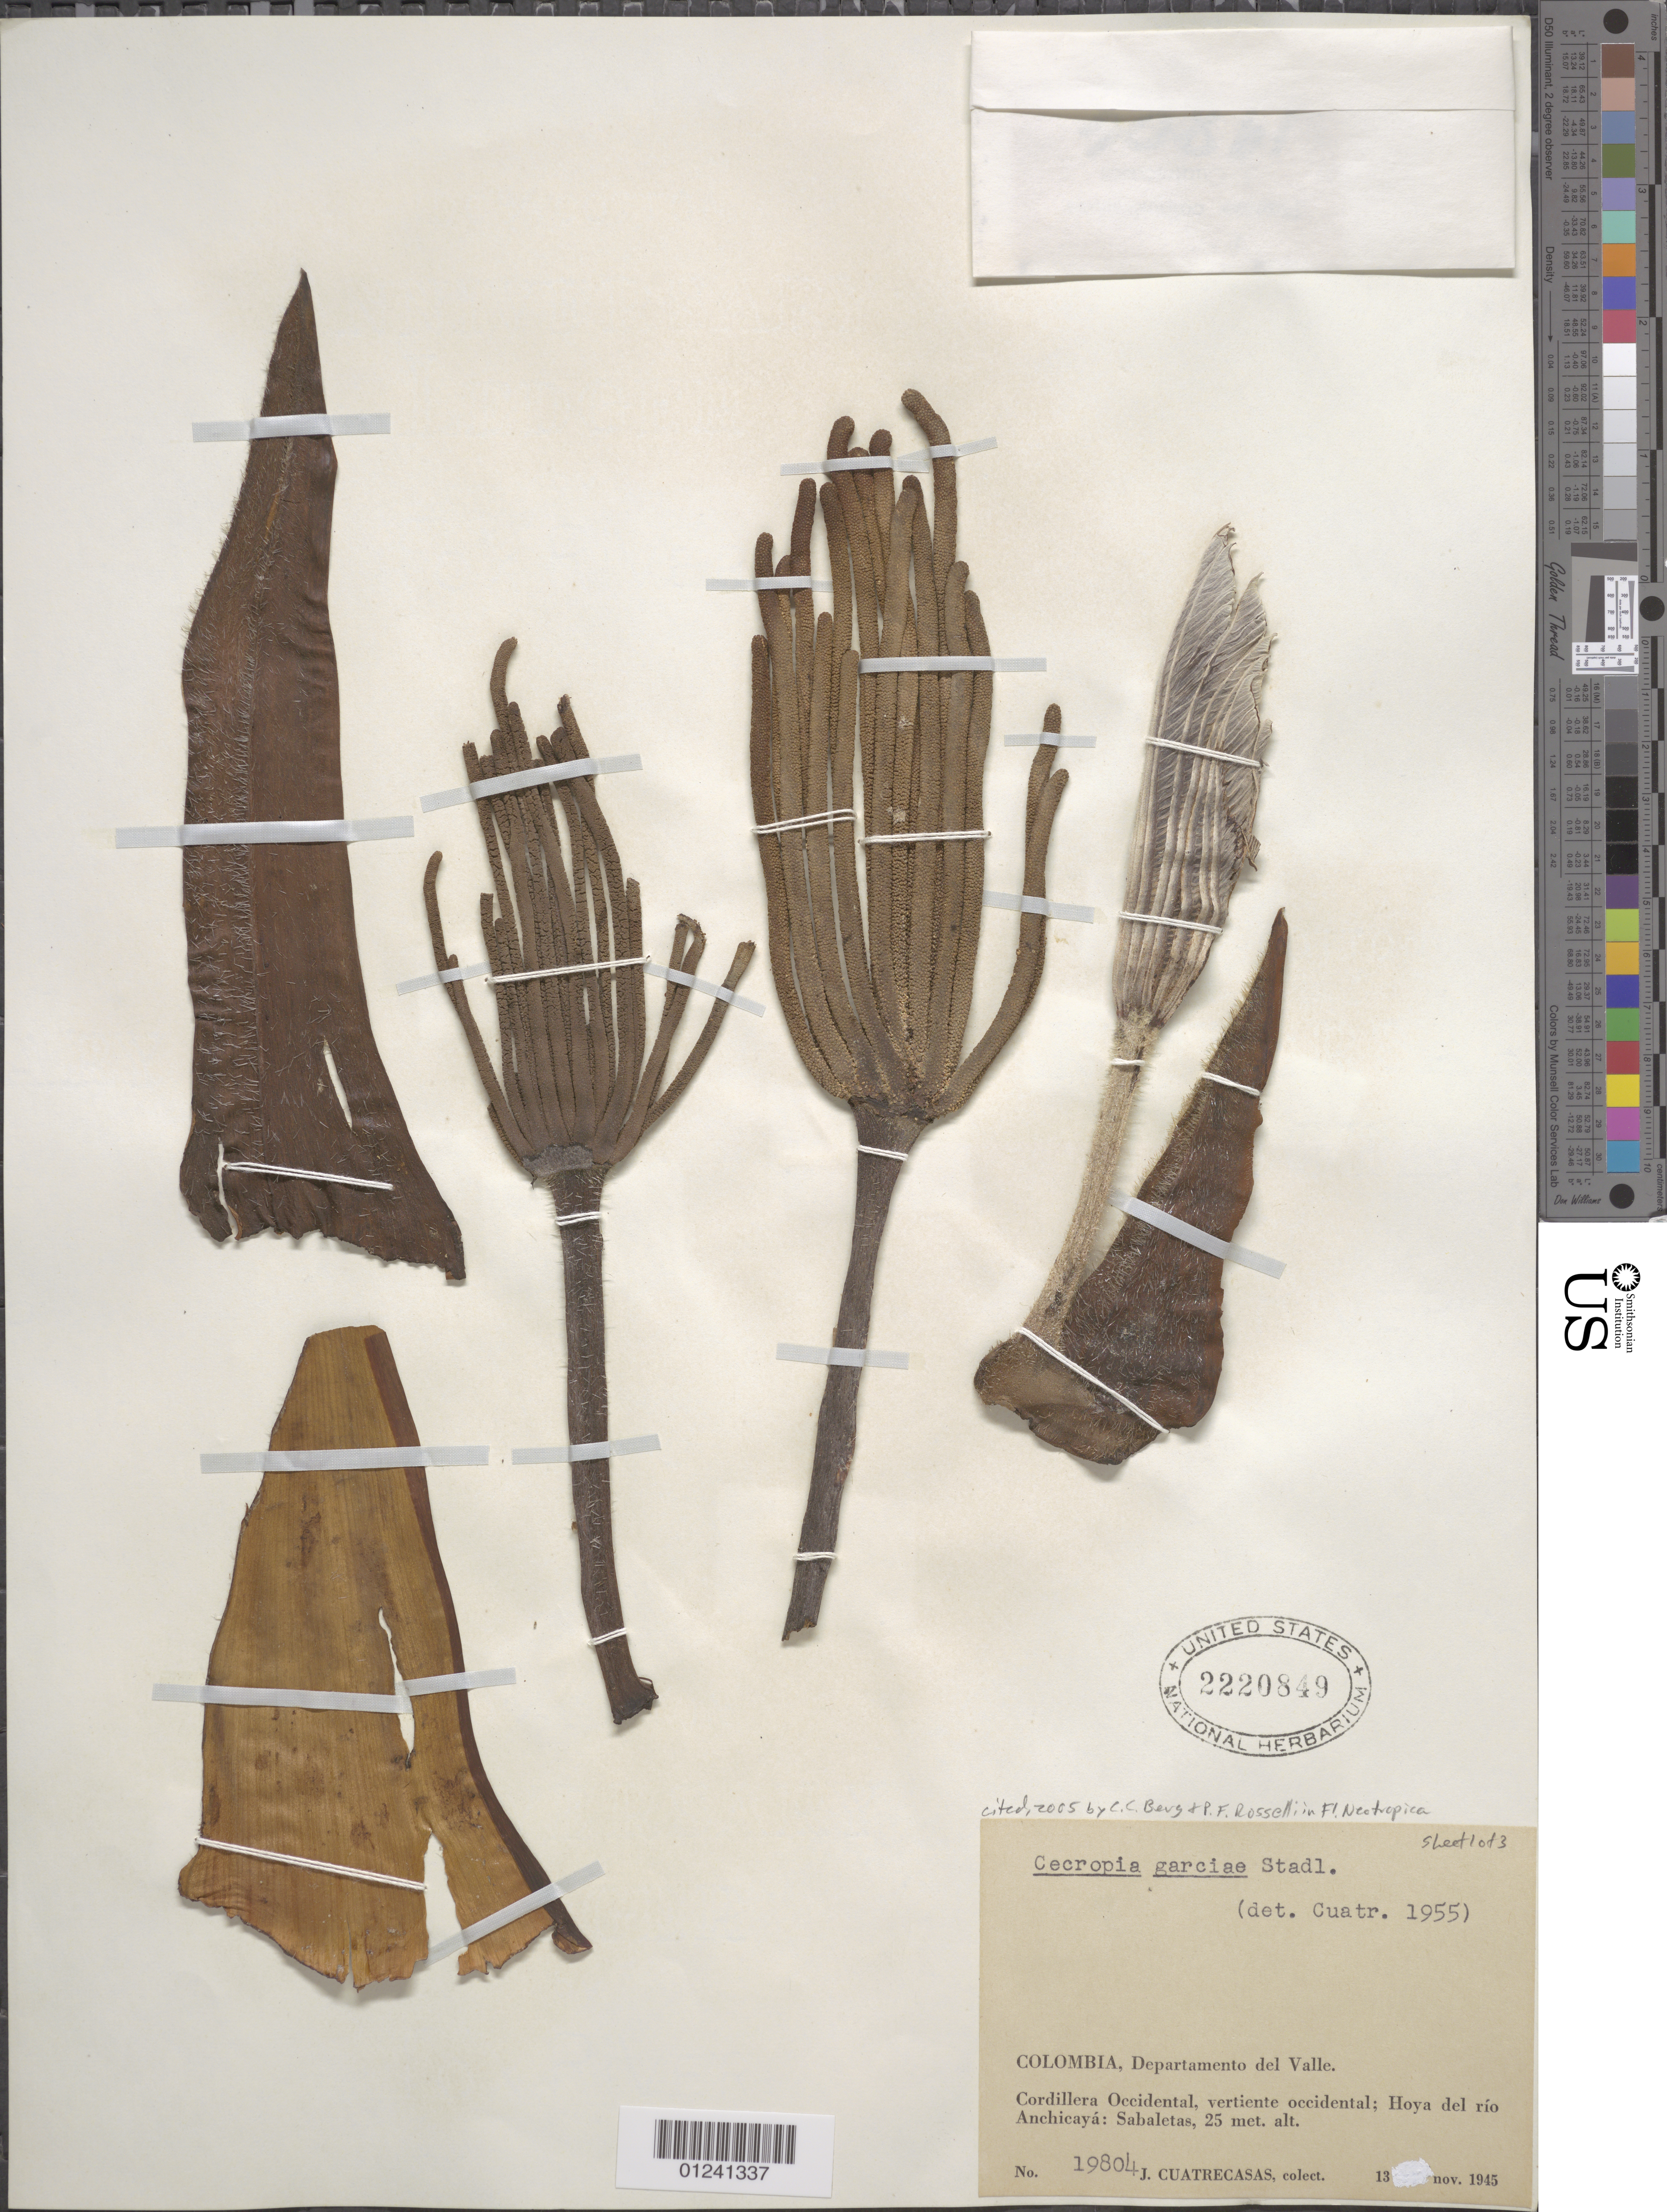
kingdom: Plantae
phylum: Tracheophyta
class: Magnoliopsida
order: Rosales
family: Urticaceae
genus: Cecropia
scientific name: Cecropia garciae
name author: Standl.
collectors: J. Cuatrecasas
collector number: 19804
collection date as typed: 13 Nov 1945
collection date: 1945-11-13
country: Colombia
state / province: Valle del Cauca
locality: Hoya del Rio Anchicaya, Sabaletas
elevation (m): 25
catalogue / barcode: US 2220849